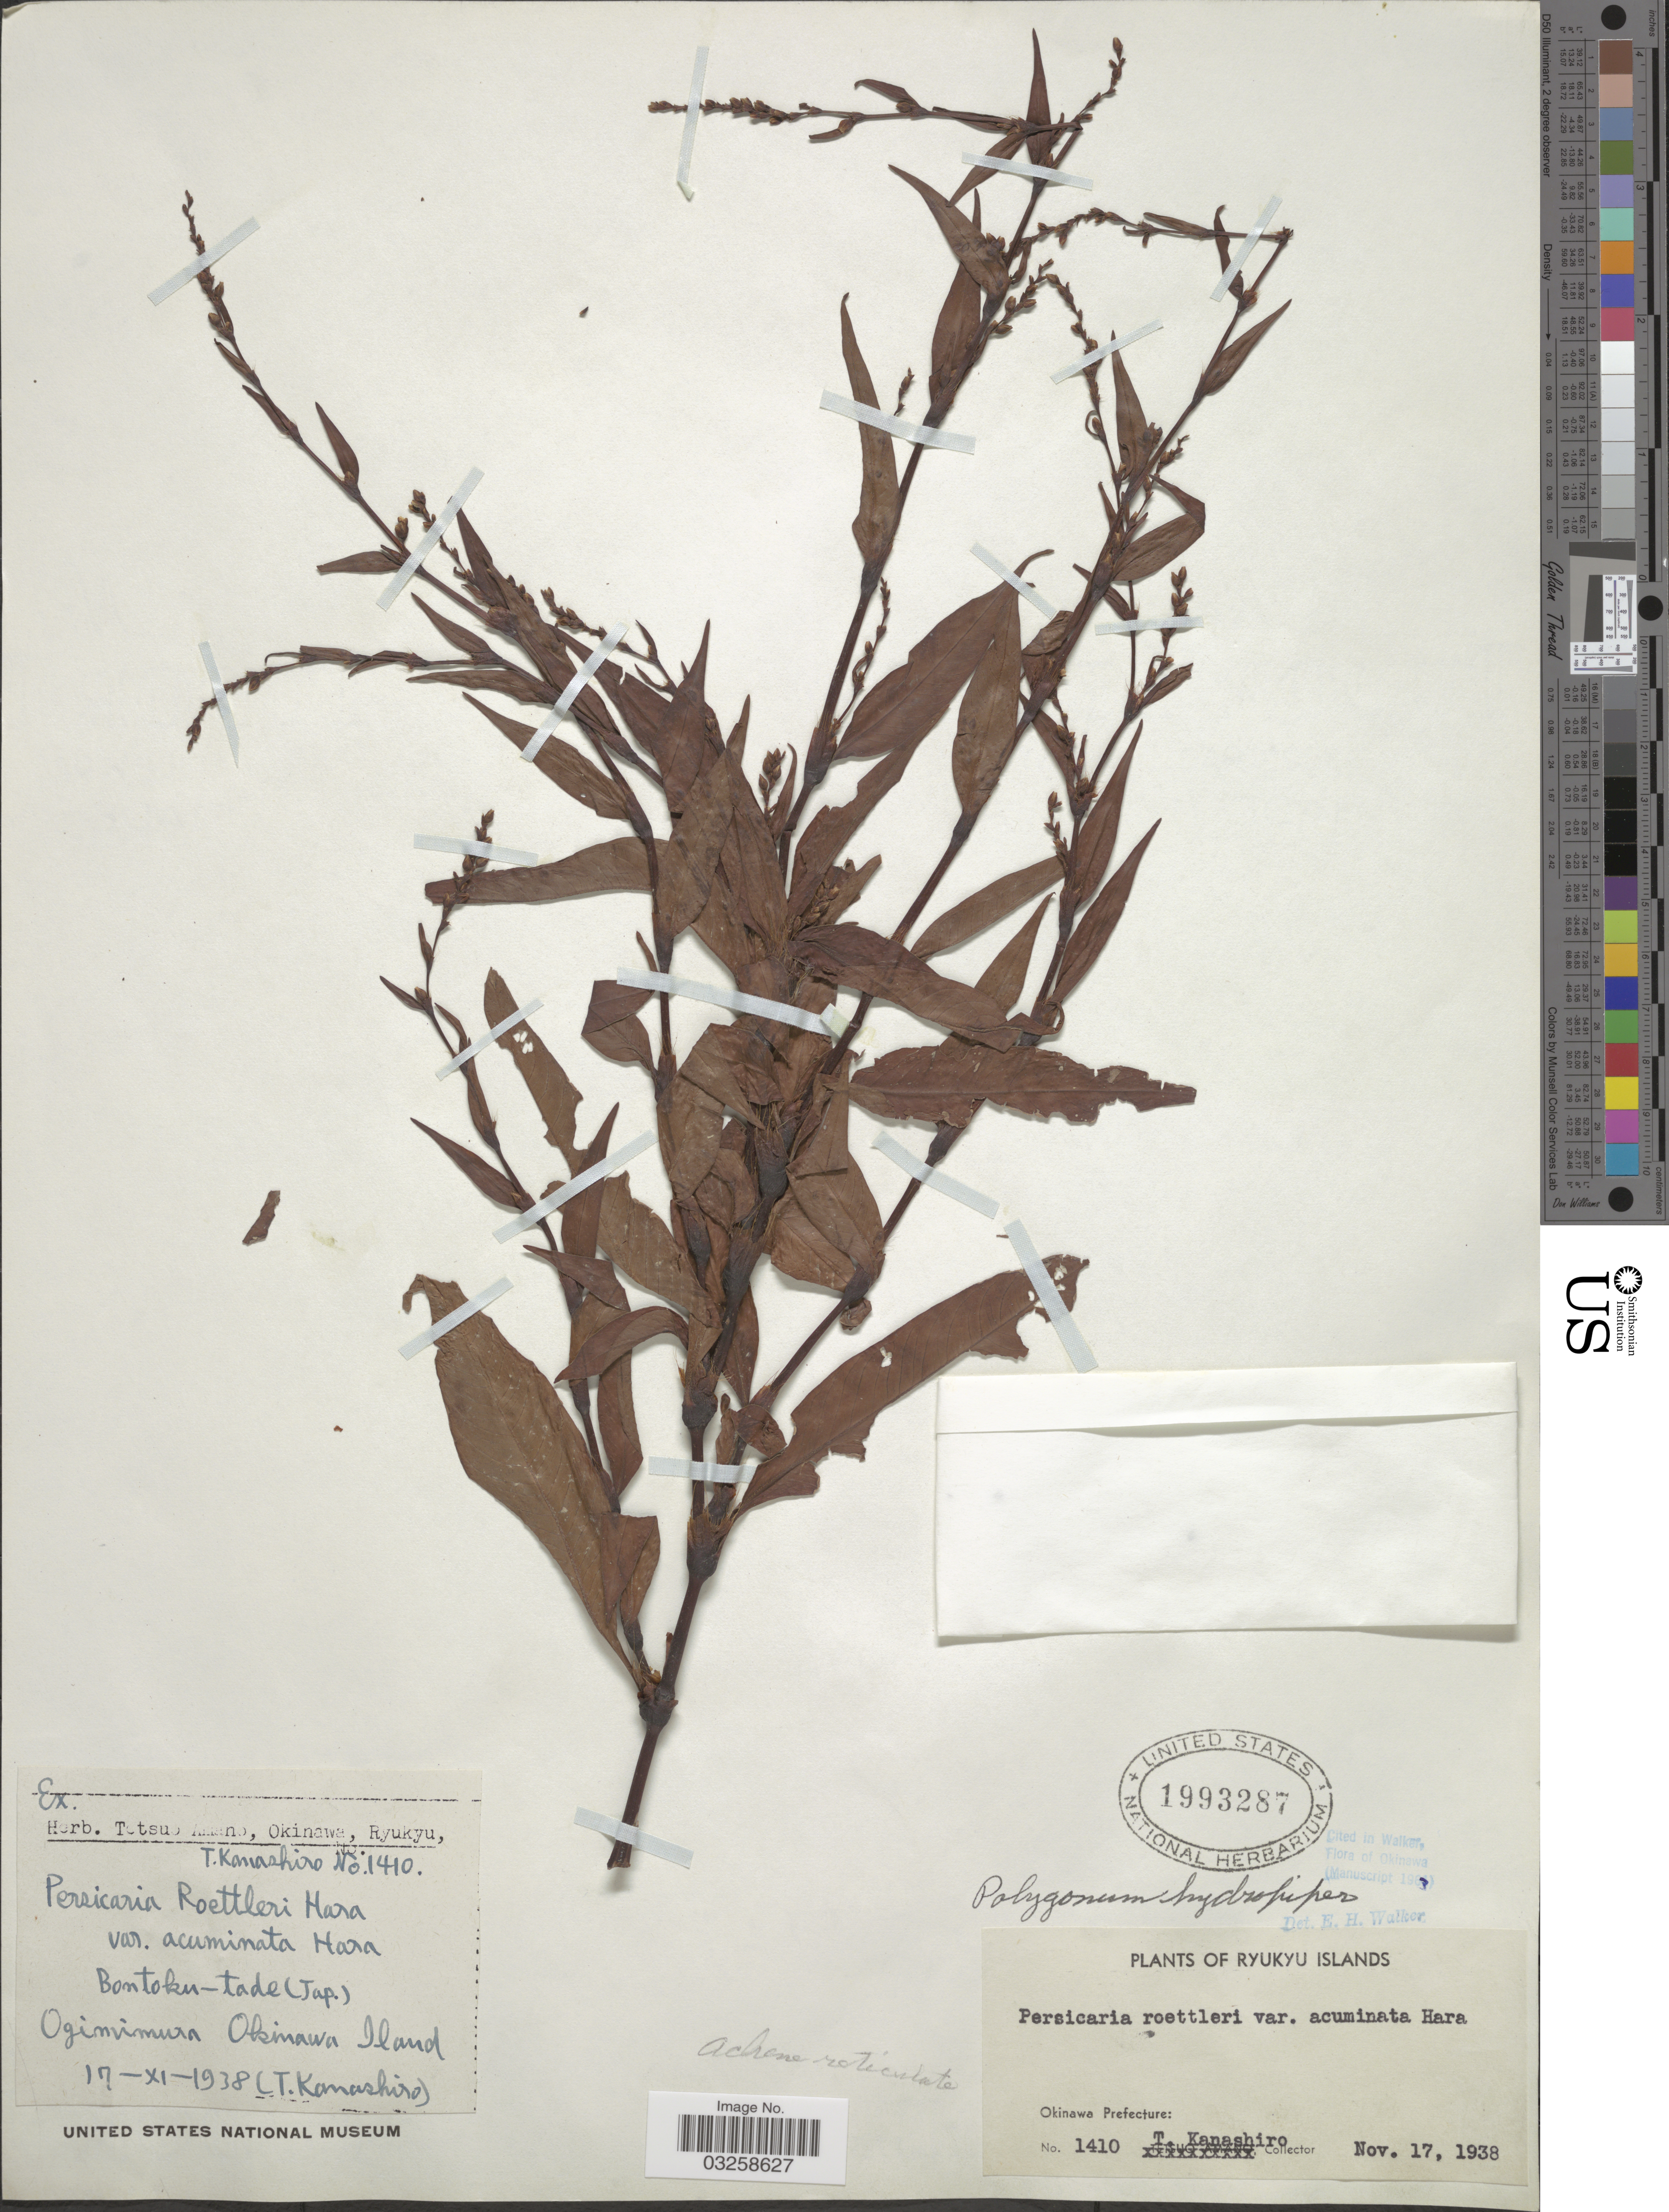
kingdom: Plantae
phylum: Tracheophyta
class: Magnoliopsida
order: Caryophyllales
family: Polygonaceae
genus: Polygonum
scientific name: Polygonum hydropiper var. hydropiper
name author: L.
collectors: T. Kanashiro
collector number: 1410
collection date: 1938-11-17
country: Japan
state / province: Okinawa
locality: Ryukyu Islands. Okinawa Prefecture. Ogimimura Okinawa Island.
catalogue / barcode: US 1993287